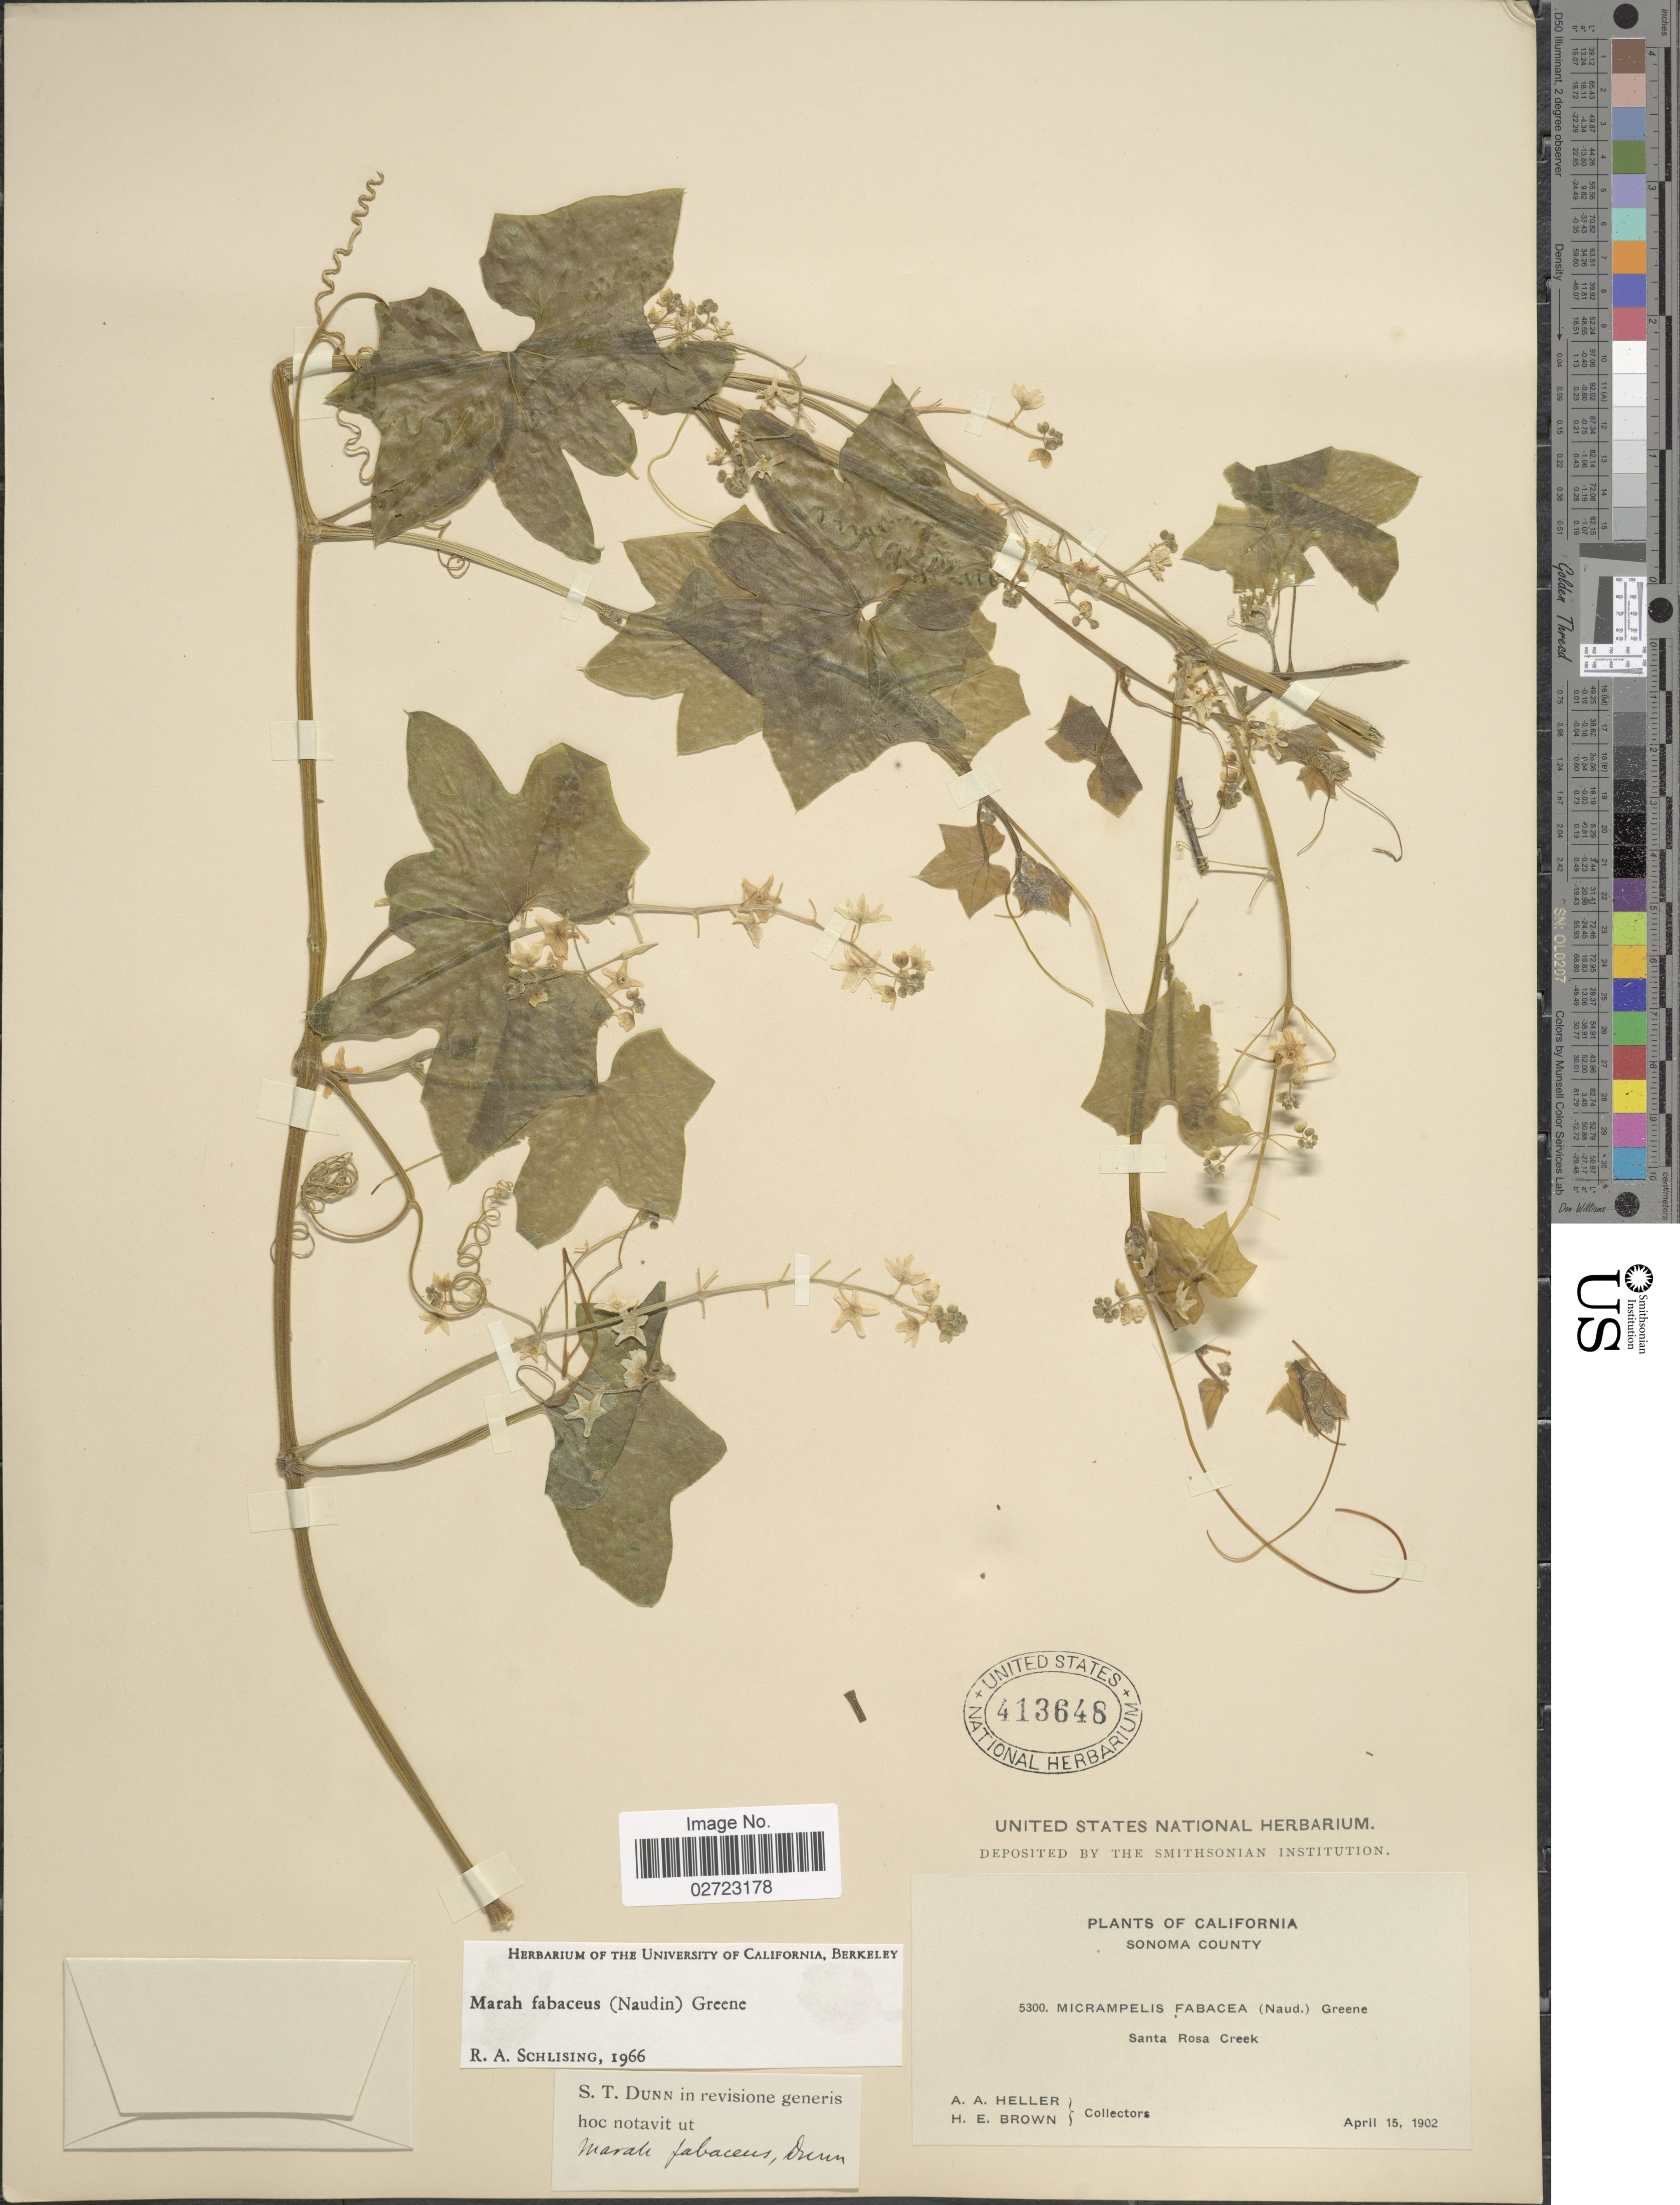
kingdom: Plantae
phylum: Tracheophyta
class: Magnoliopsida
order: Cucurbitales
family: Cucurbitaceae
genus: Marah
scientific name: Marah fabacea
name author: (Naudin) Greene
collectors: A. A. Heller & H. E. Brown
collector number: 5300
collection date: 1902-04-15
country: United States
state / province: California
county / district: Sonoma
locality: Sonoma County, Santa Rosa Creek.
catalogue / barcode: US 413648